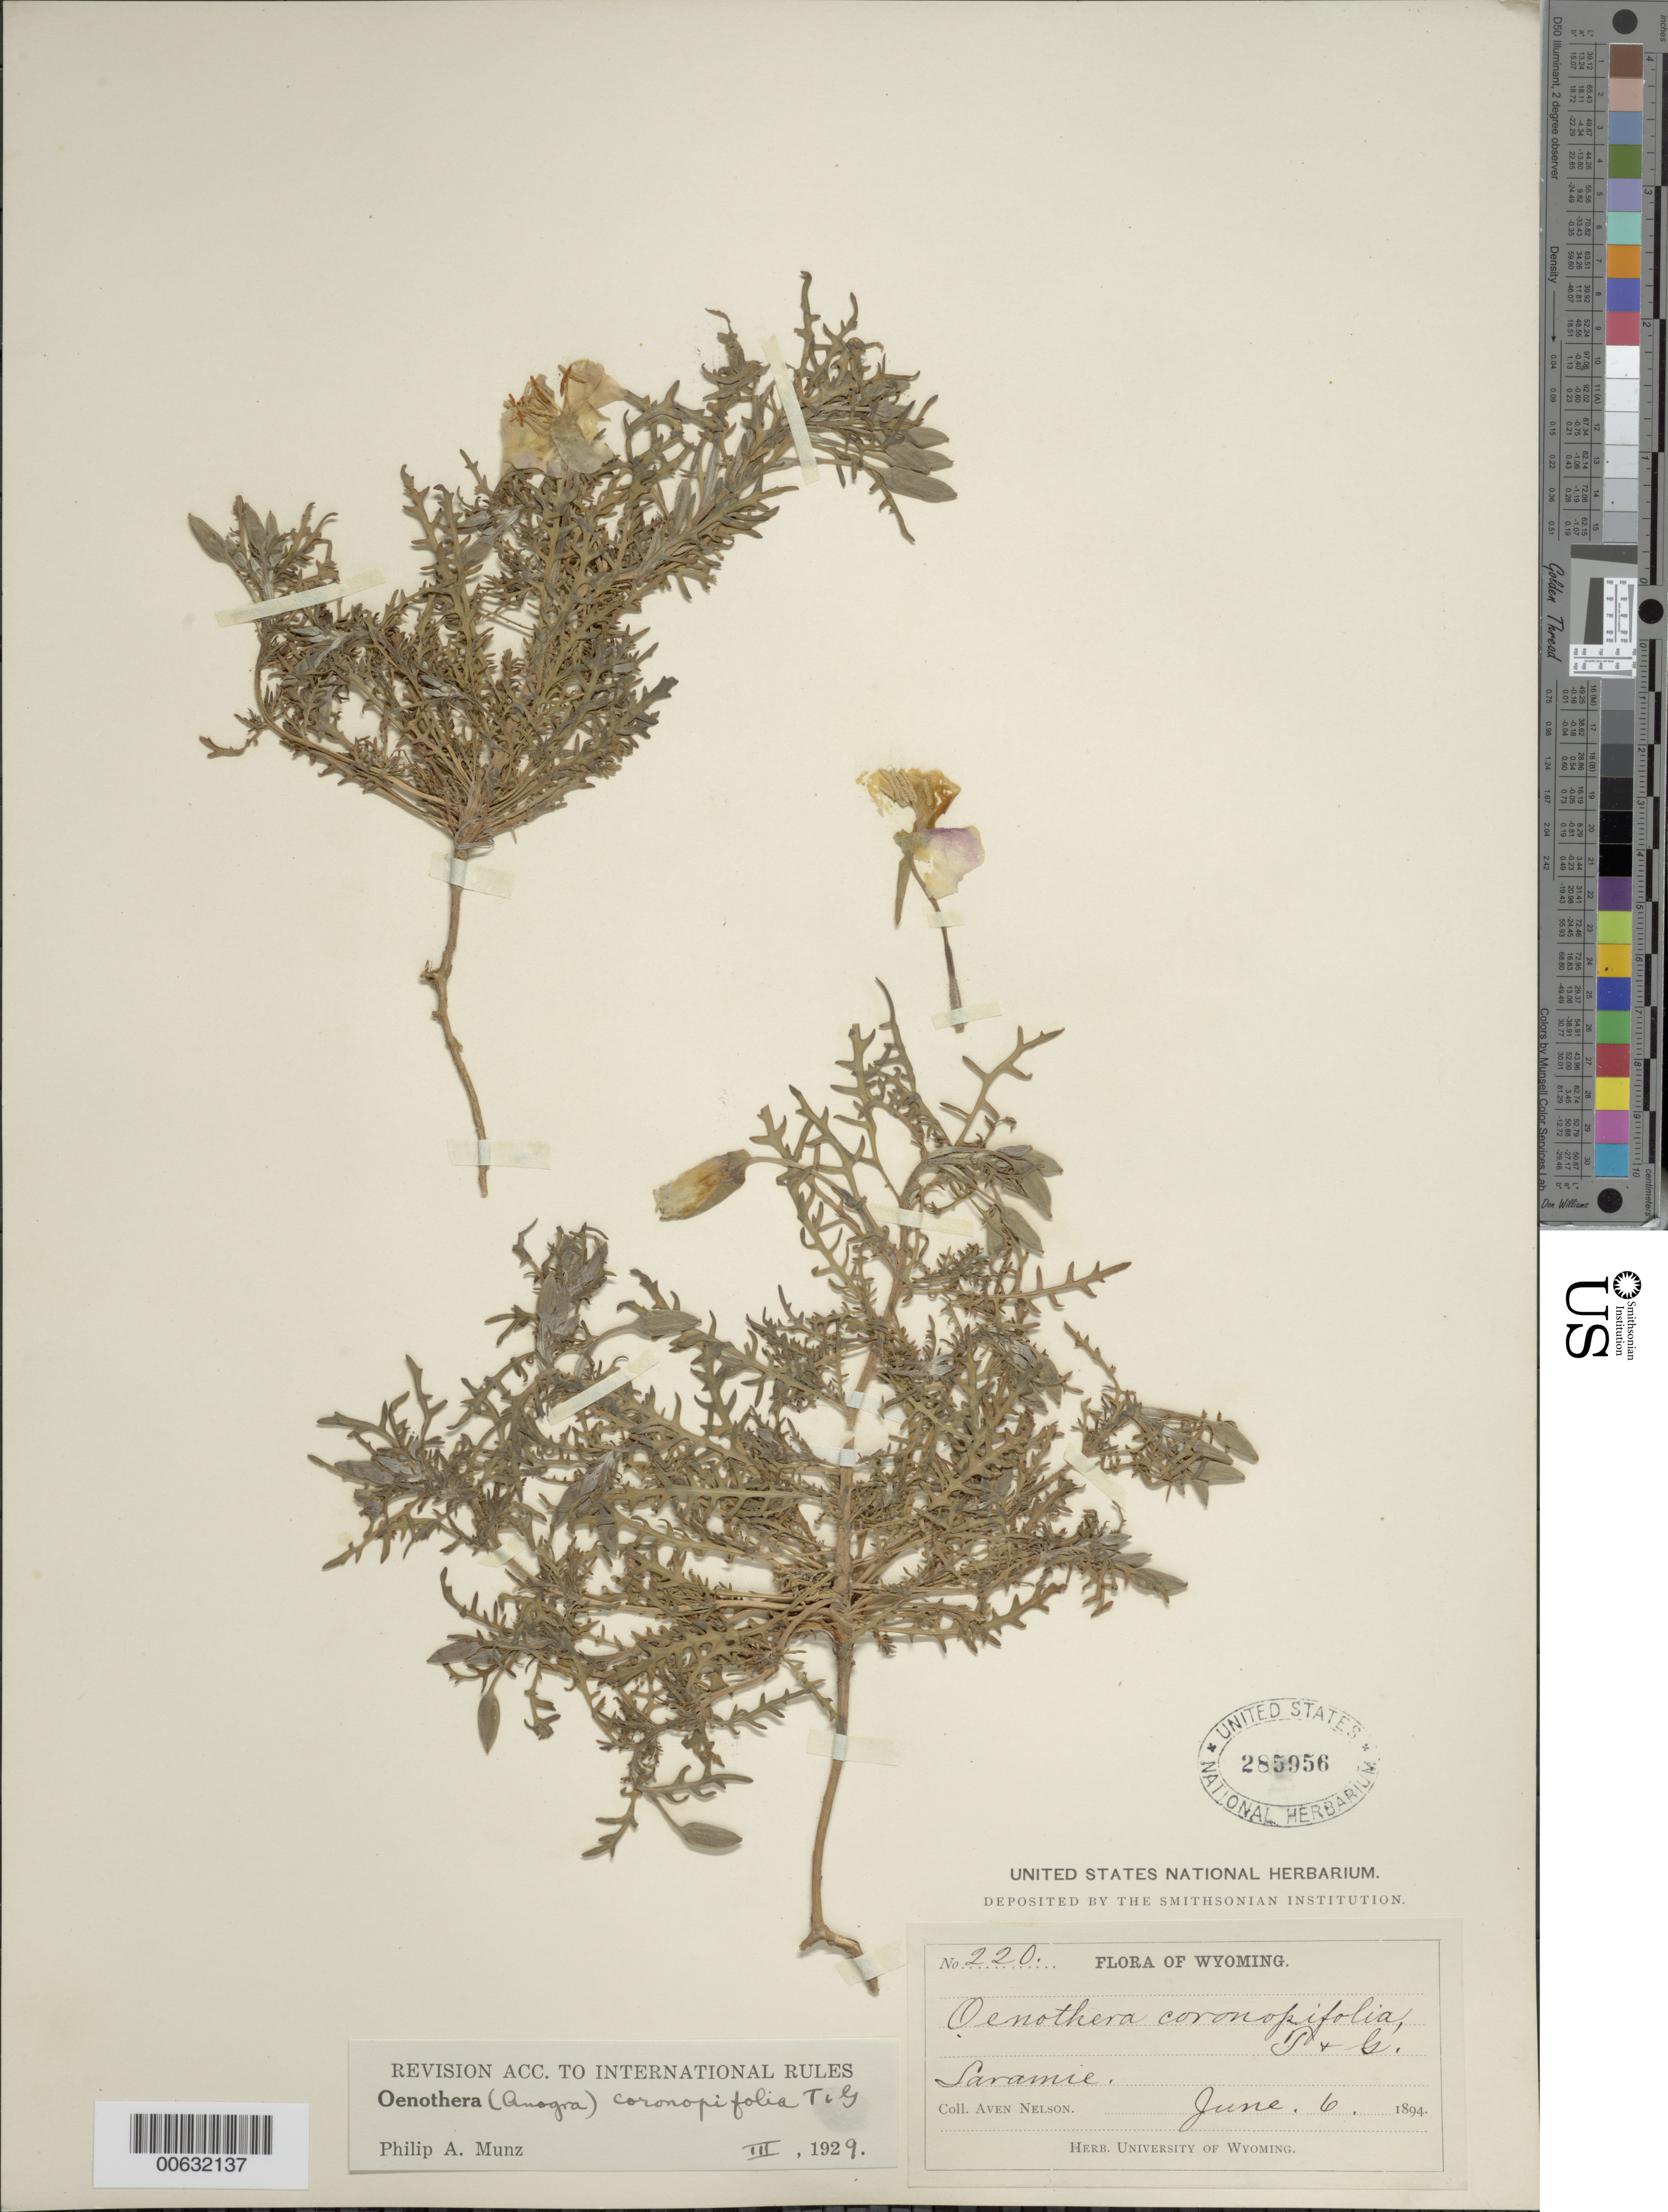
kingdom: Plantae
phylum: Tracheophyta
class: Magnoliopsida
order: Myrtales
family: Onagraceae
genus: Oenothera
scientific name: Oenothera coronopifolia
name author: Torr. & A. Gray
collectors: A. Nelson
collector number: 220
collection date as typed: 06 Jun 1894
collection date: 1894-06-06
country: United States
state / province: Wyoming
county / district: Albany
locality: Laramie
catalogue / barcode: US 285956